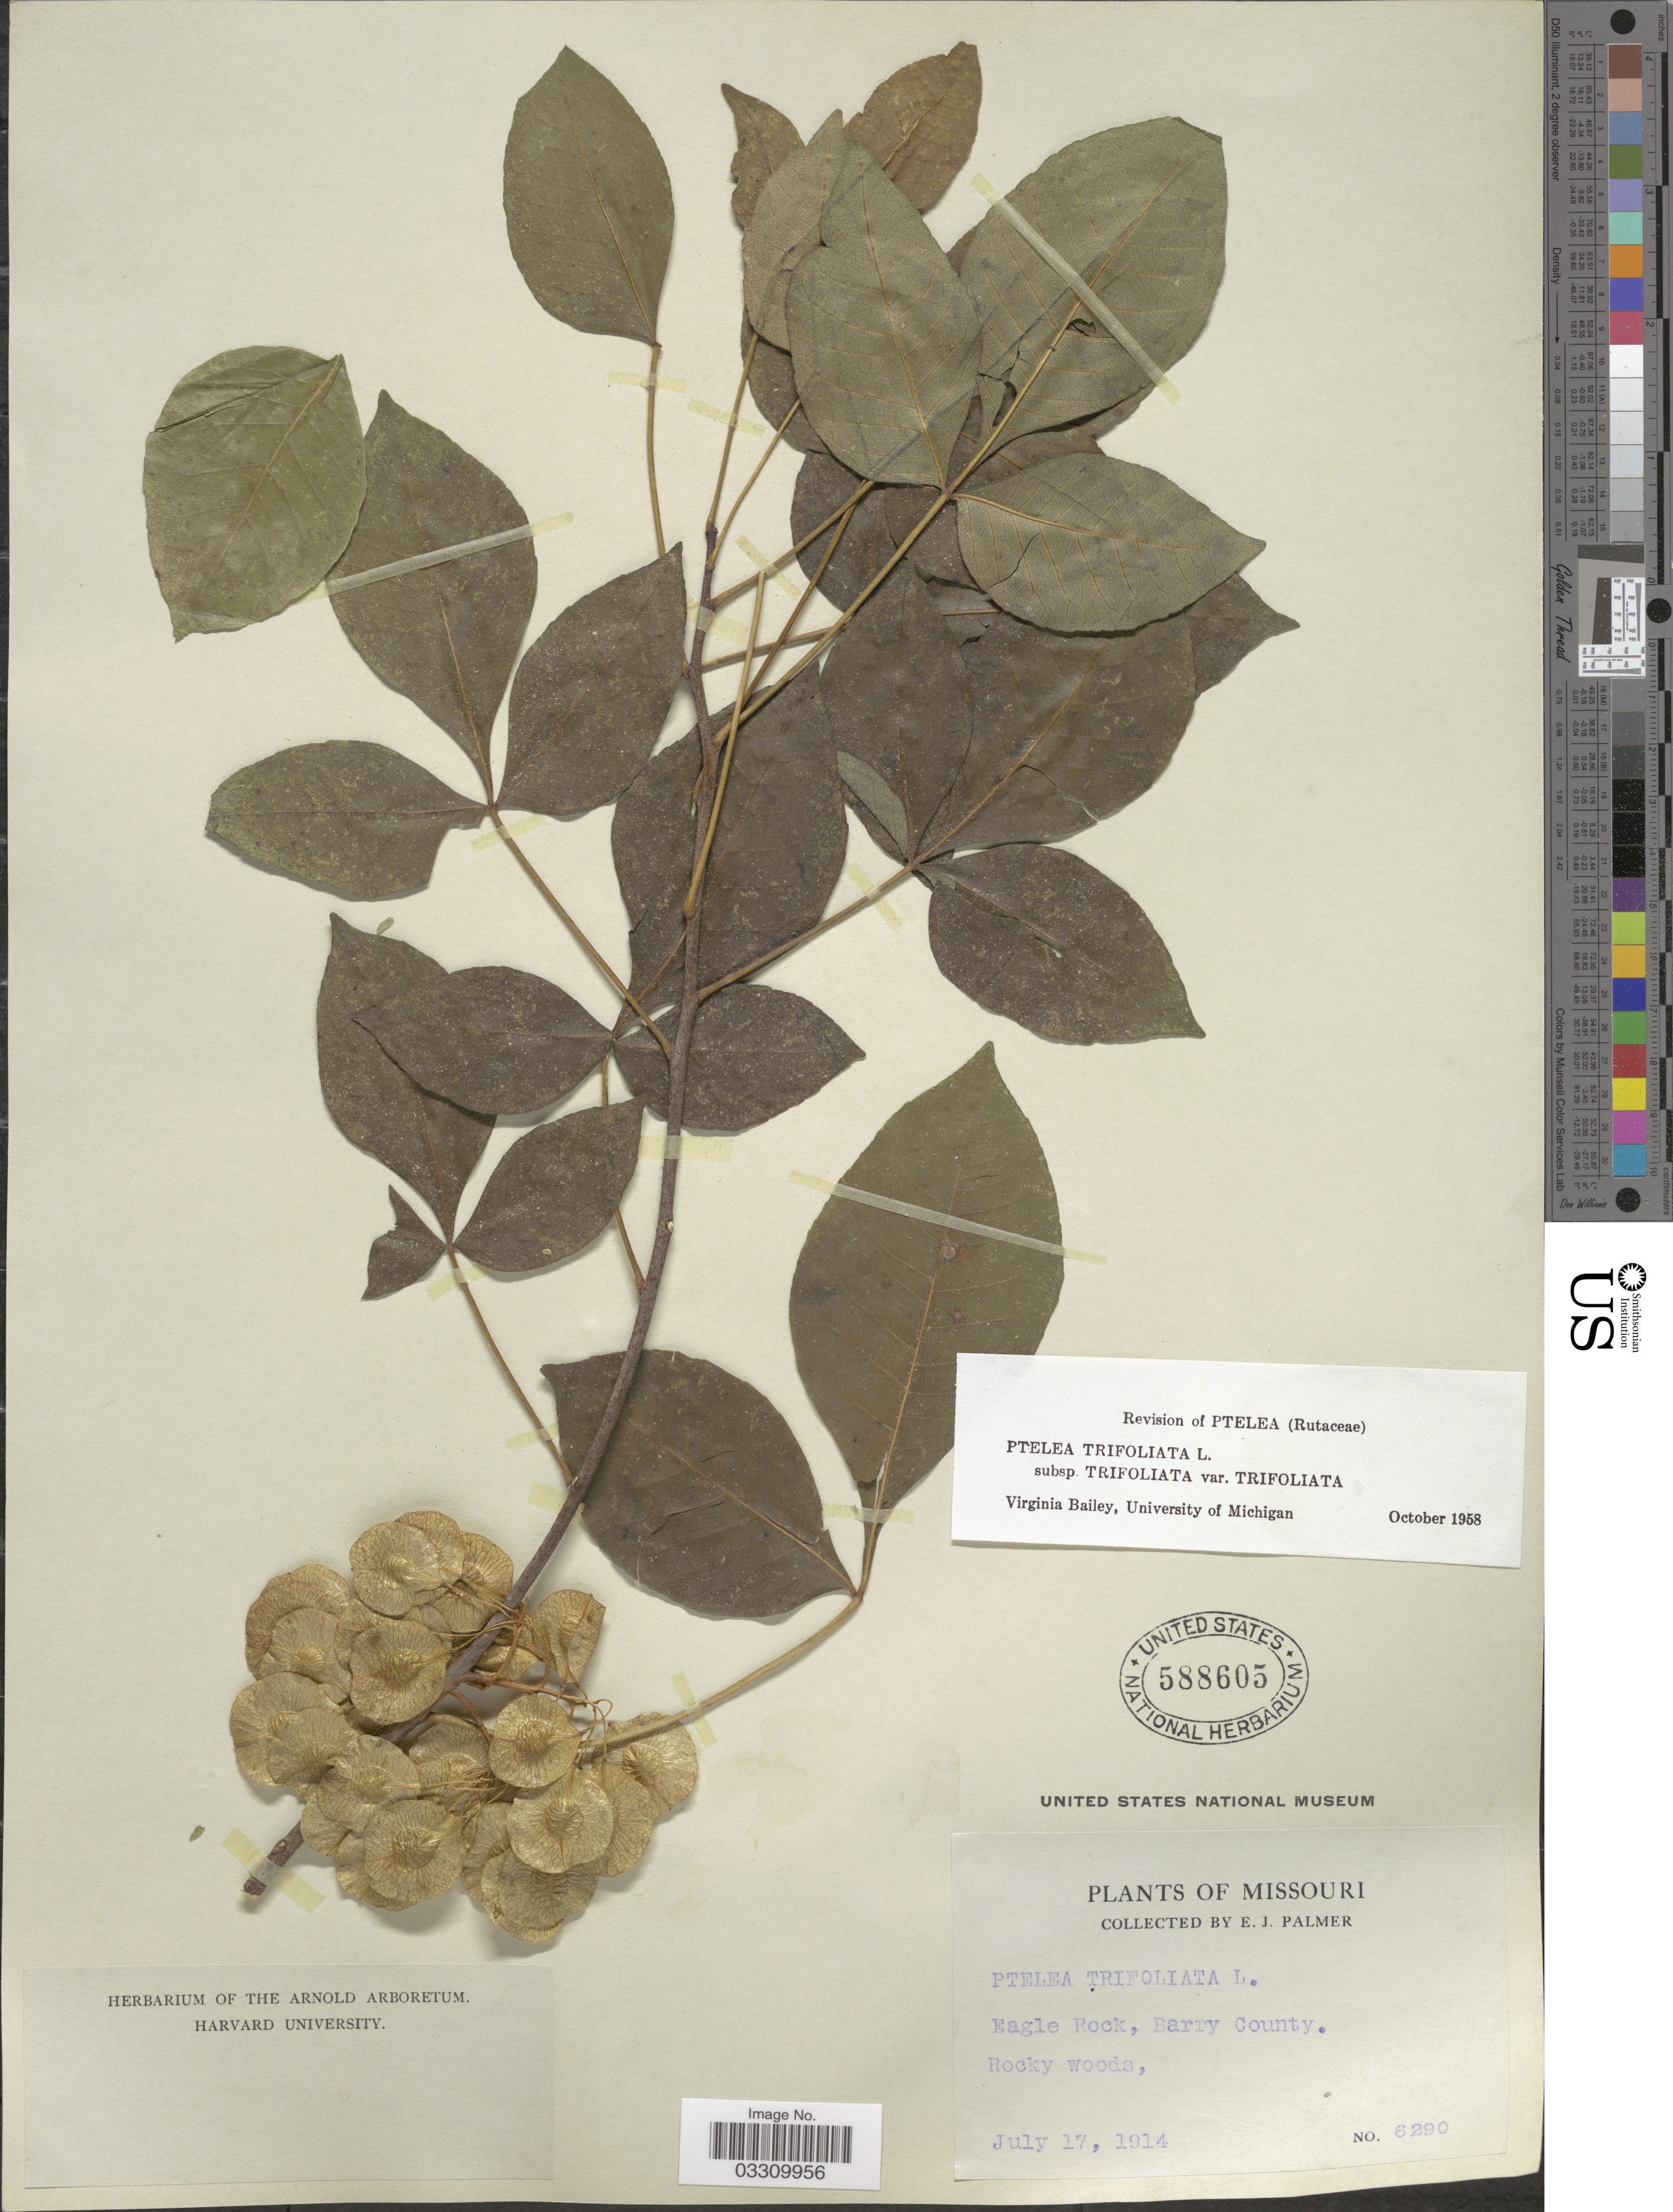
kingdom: Plantae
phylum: Tracheophyta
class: Magnoliopsida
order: Sapindales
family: Rutaceae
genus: Ptelea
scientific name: Ptelea trifoliata var. trifoliata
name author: L.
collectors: E. J. Palmer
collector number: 6290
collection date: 1914-07-17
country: United States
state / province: Missouri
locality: Eagle Rock, Barry County.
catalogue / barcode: US 588605